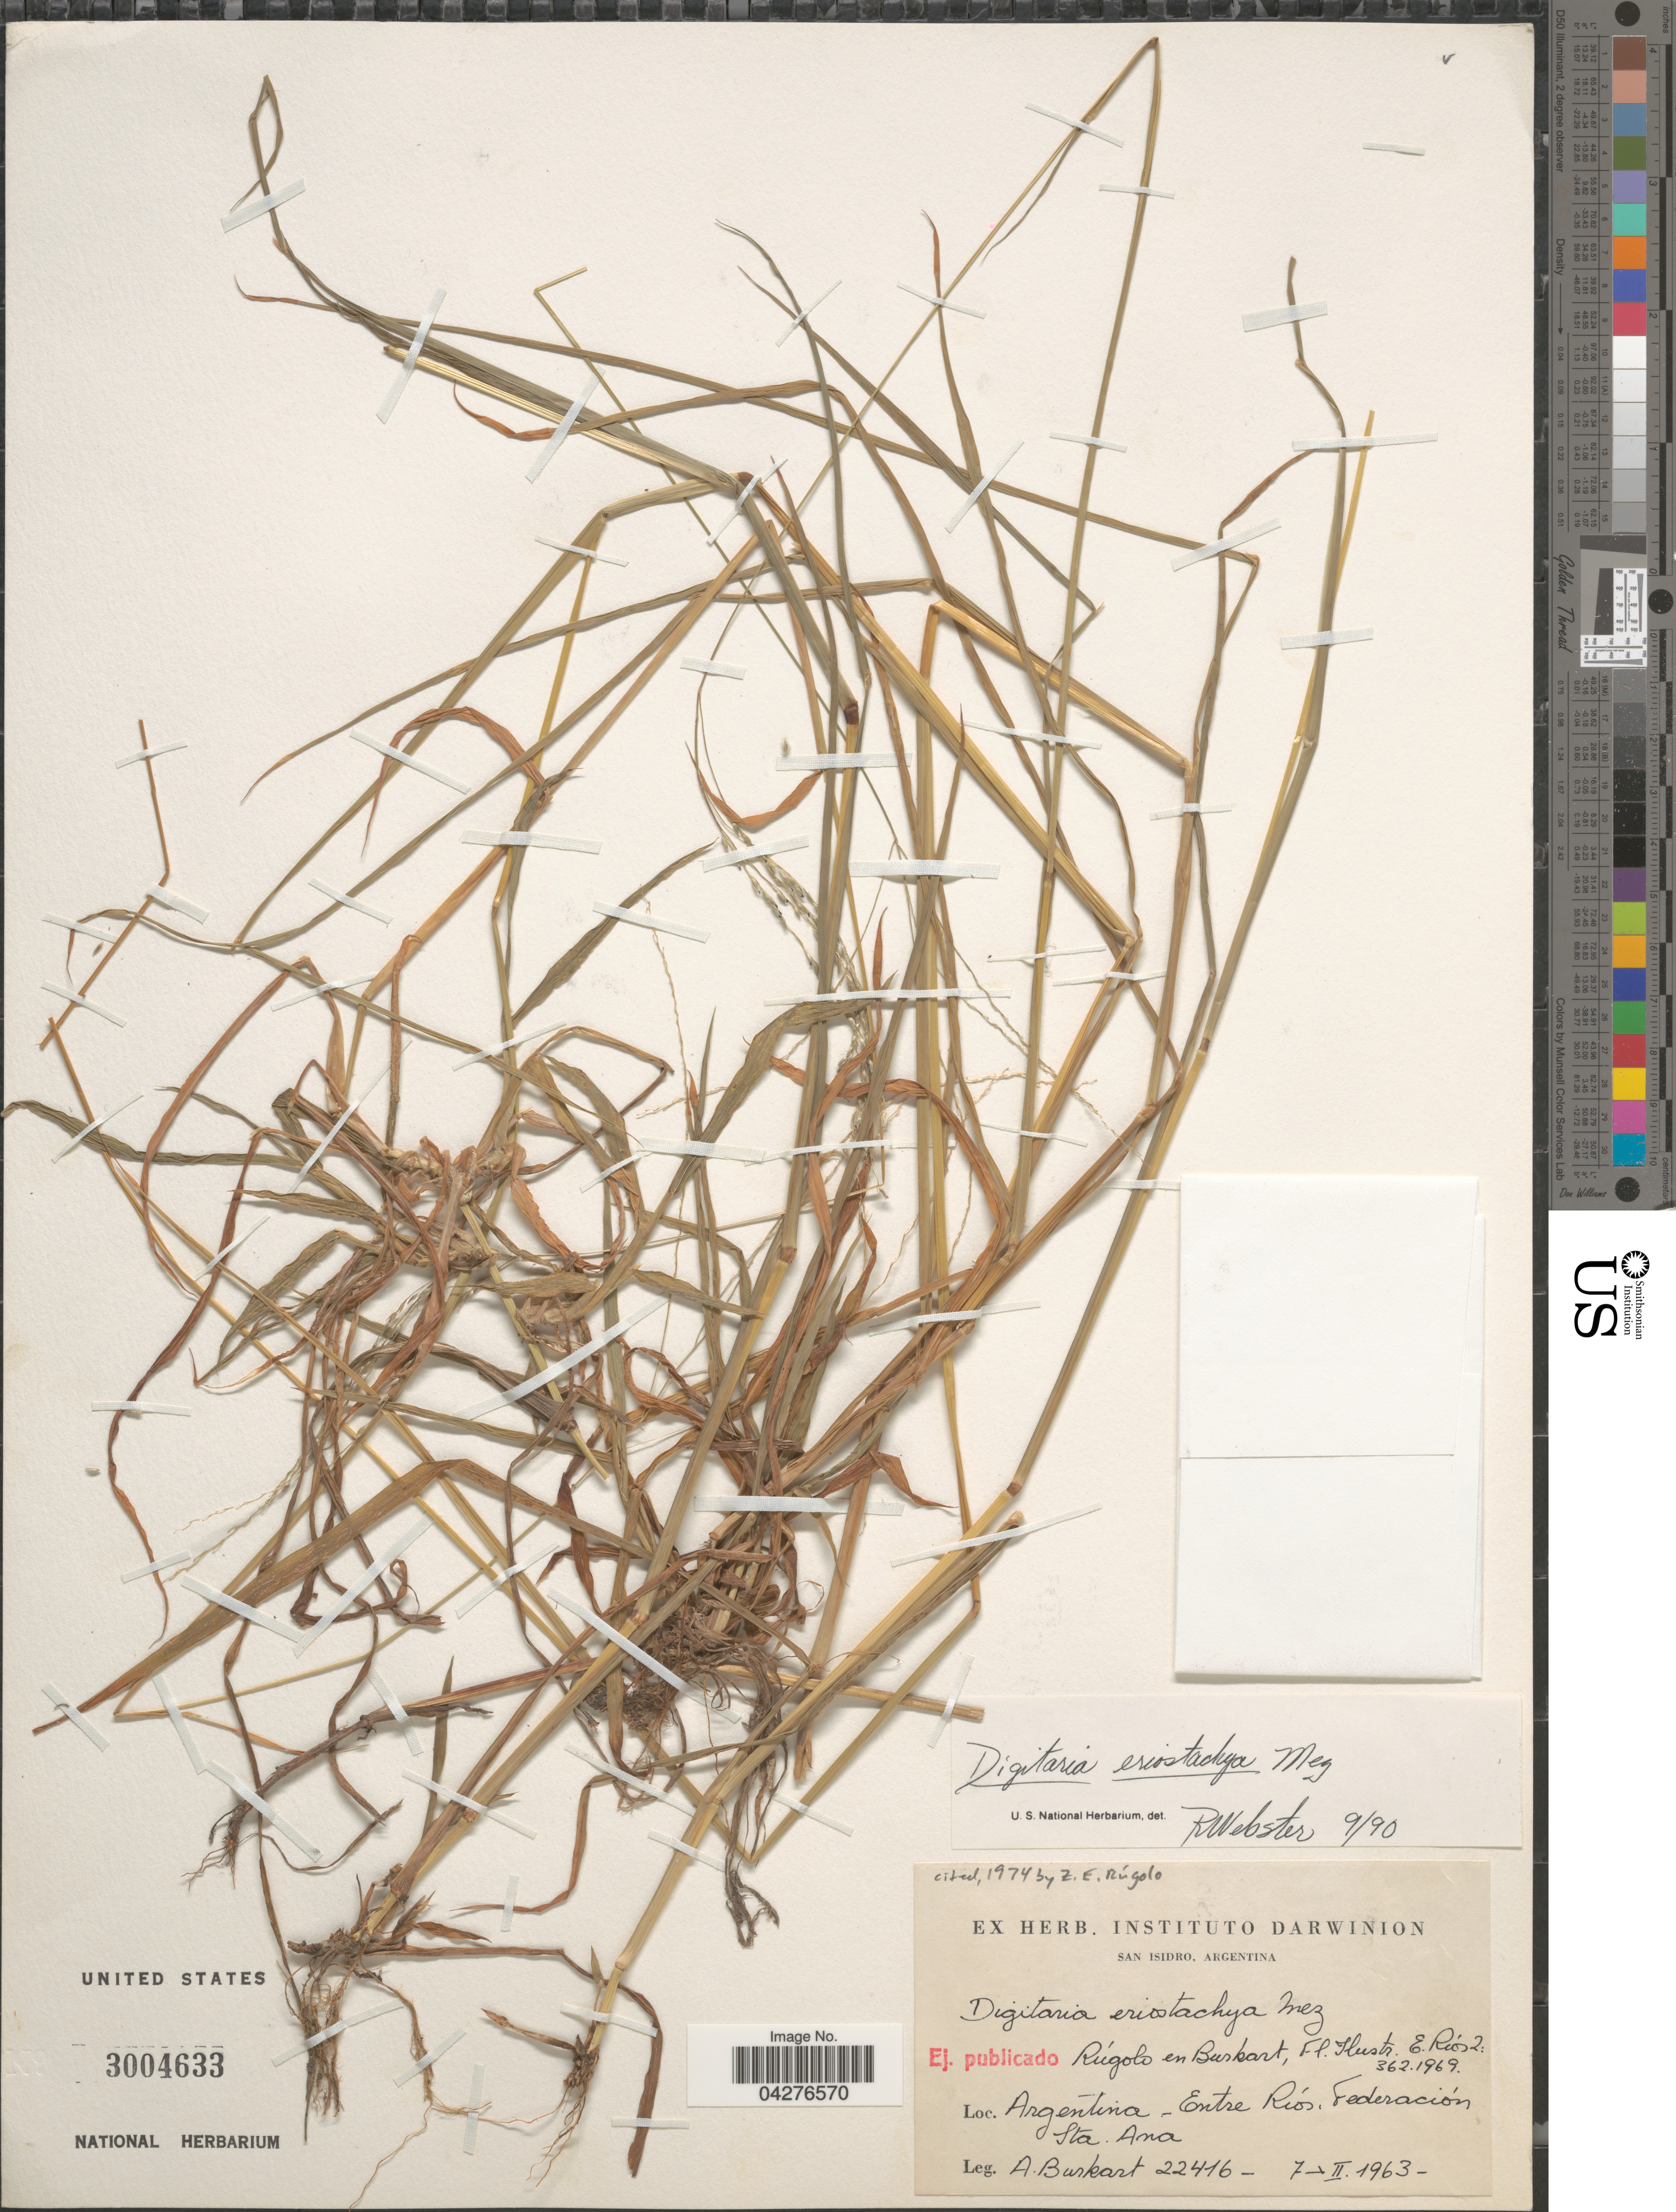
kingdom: Plantae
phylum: Tracheophyta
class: Liliopsida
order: Poales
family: Poaceae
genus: Digitaria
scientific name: Digitaria eriostachya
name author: Mez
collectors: A. E. Burkart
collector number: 22416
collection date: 1963-02-07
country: Argentina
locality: San Isidro. Entre Ríos, Federación Sta. Ana.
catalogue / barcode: US 3004633